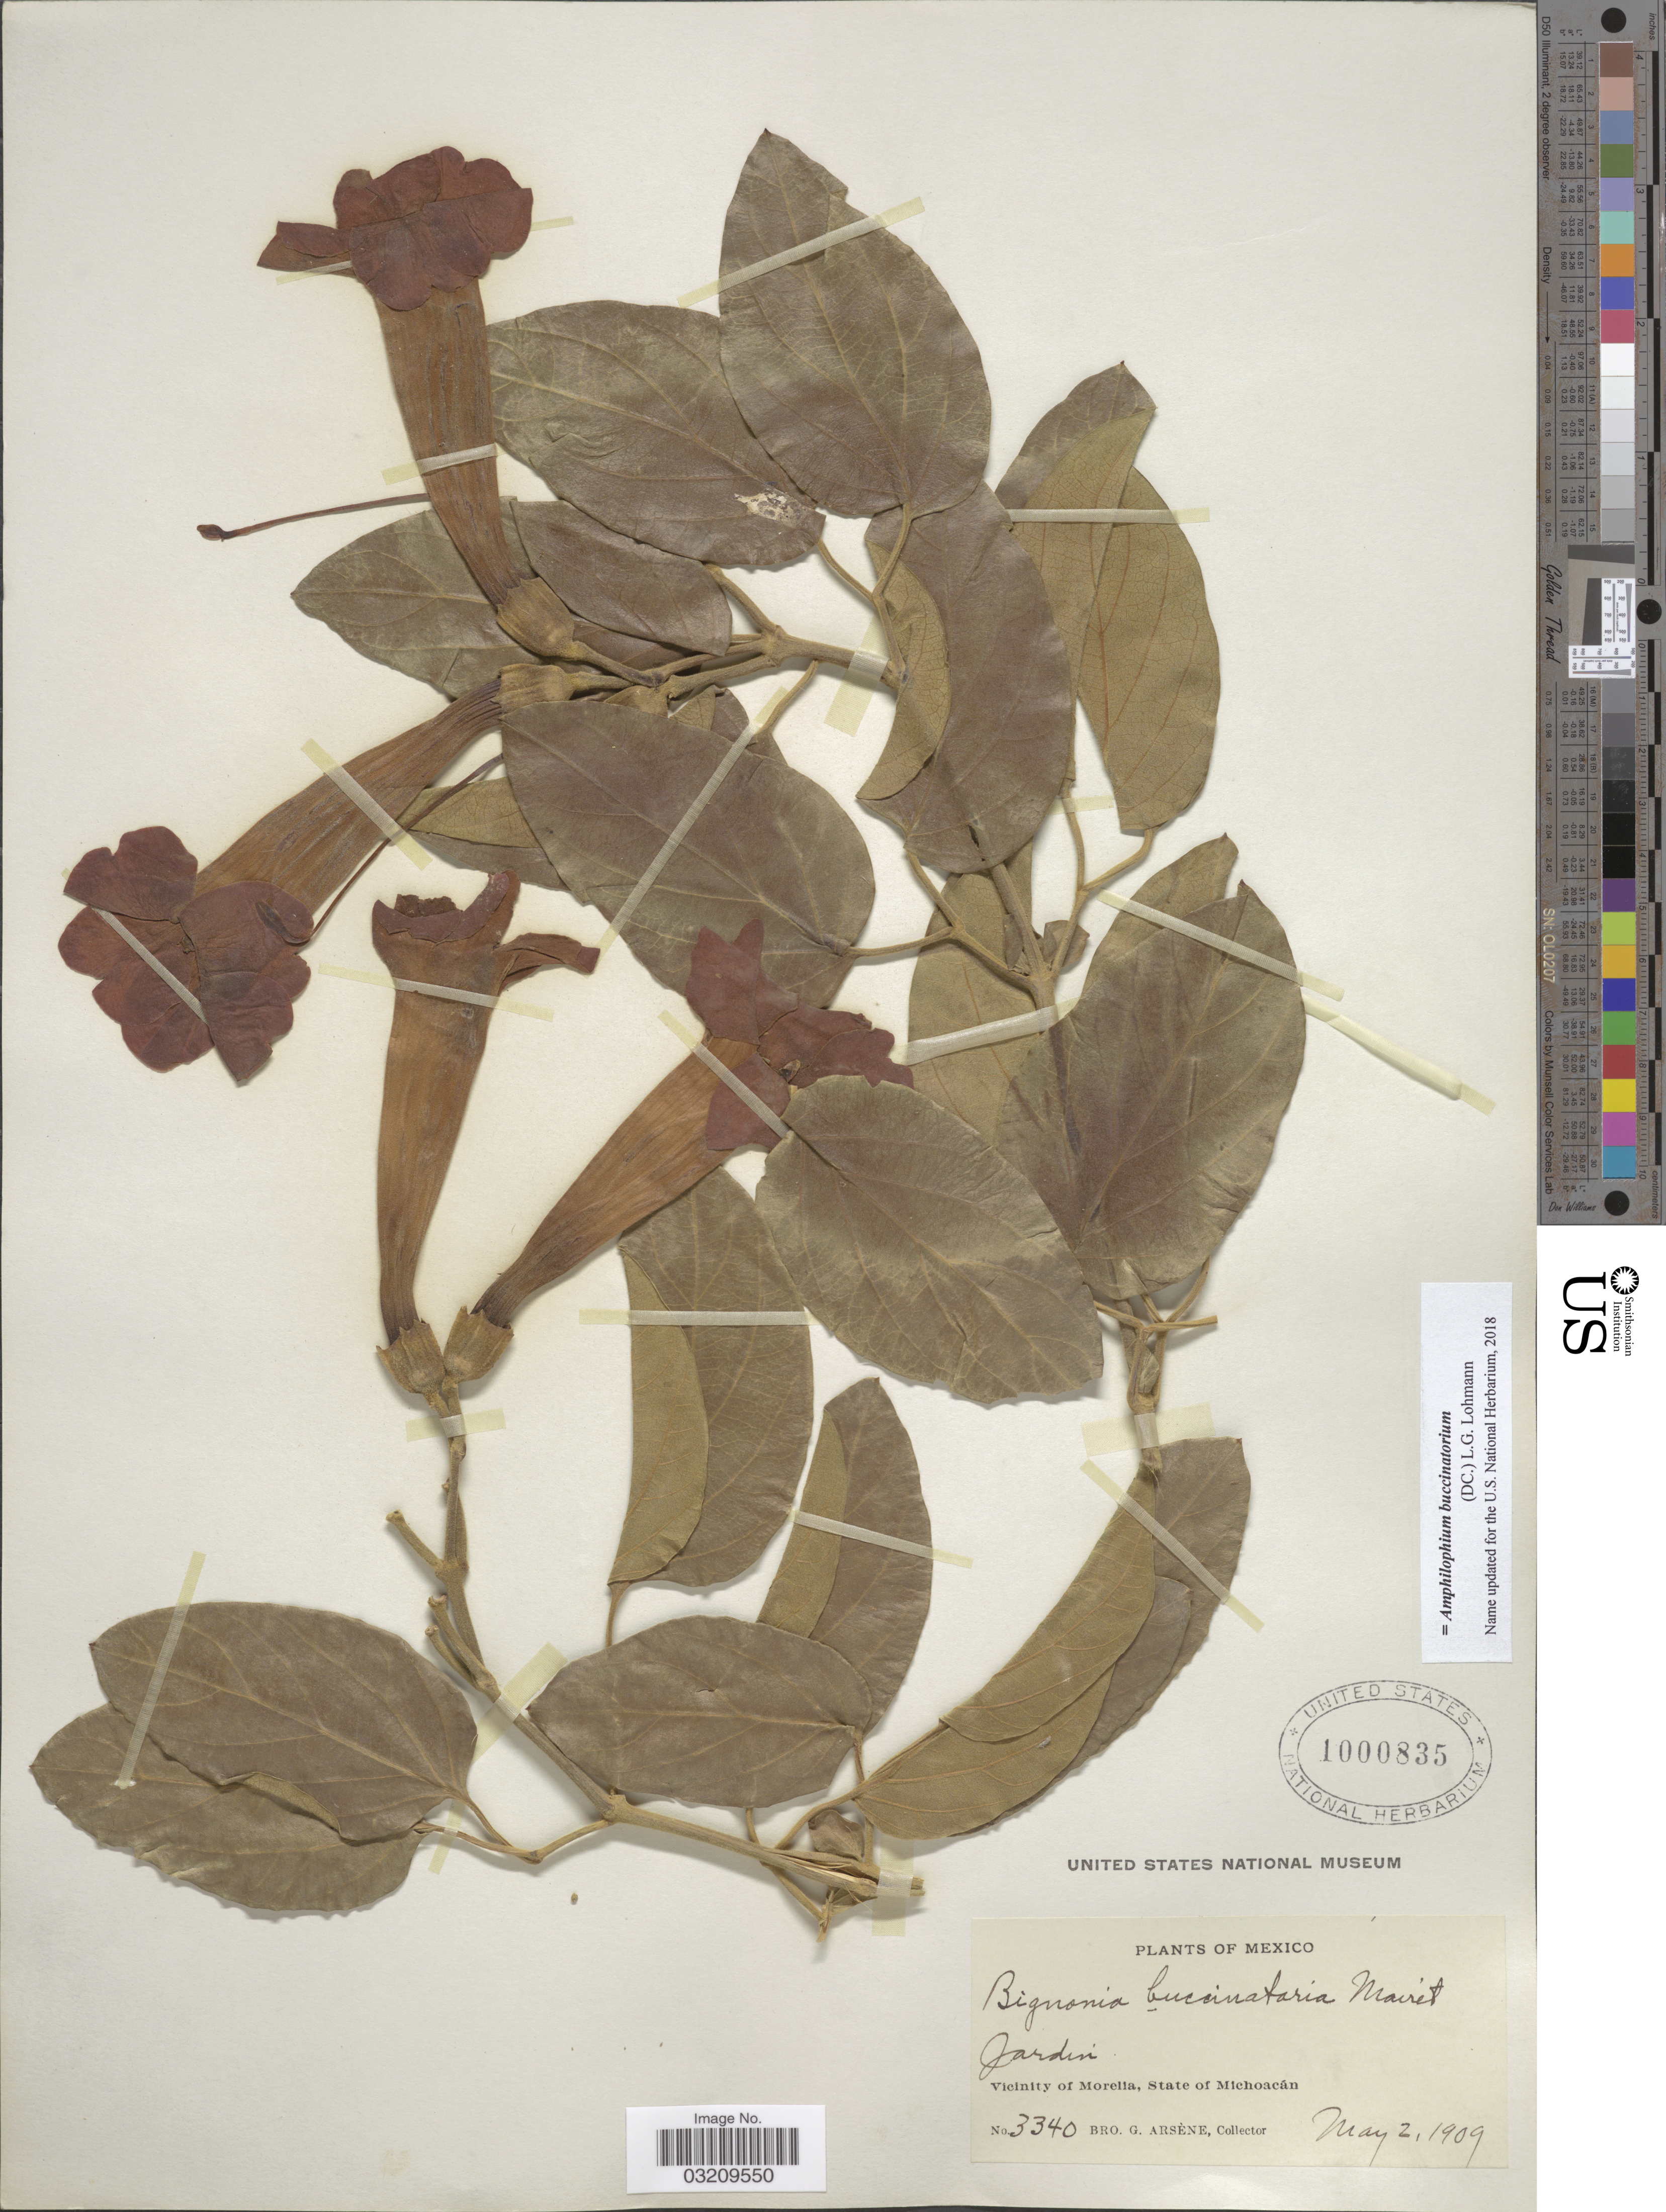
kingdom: Plantae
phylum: Tracheophyta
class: Magnoliopsida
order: Lamiales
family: Bignoniaceae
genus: Amphilophium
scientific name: Amphilophium buccinatorium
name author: (DC.) L.G. Lohmann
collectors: Bro. G. Arsène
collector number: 3340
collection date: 1909-05-02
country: Mexico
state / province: Michoacán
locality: Vicinity of Morelia.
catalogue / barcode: US 1000835